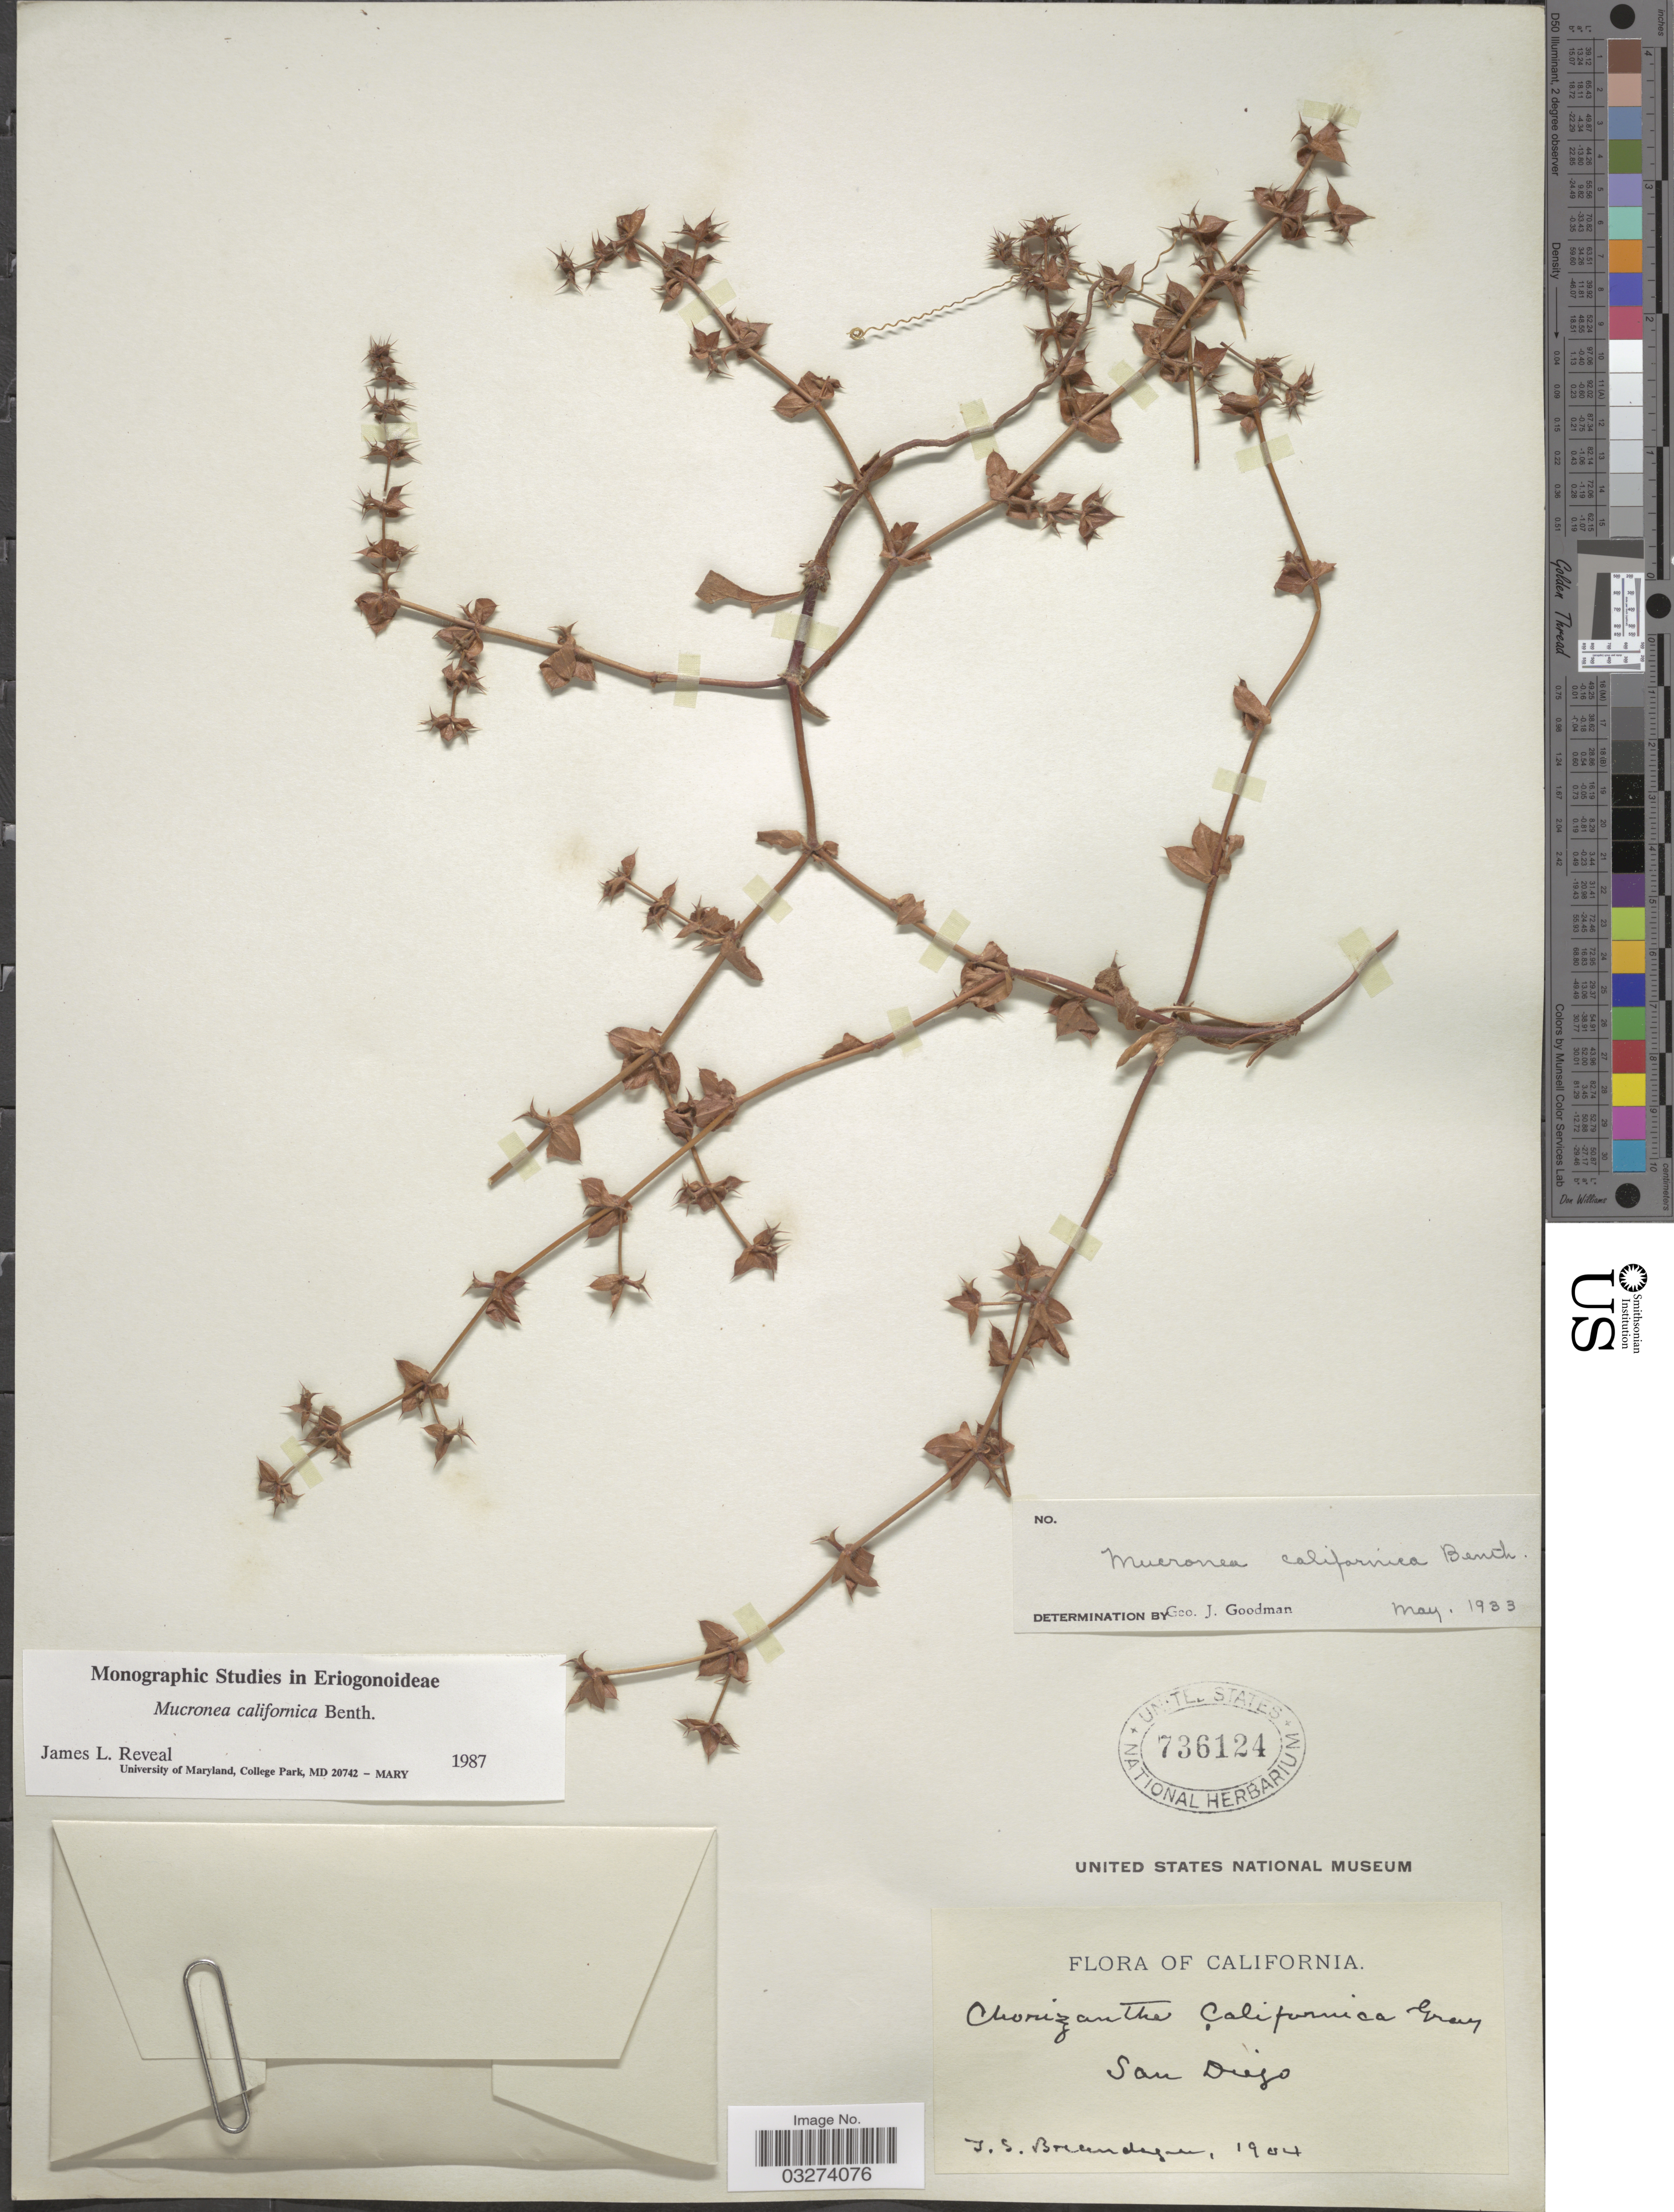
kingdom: Plantae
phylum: Tracheophyta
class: Magnoliopsida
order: Caryophyllales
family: Polygonaceae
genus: Mucronea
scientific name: Mucronea californica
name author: Benth.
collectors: T. S. Brandegee (herbarium)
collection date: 1904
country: United States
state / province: California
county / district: San Diego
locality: San Diego.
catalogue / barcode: US 736124